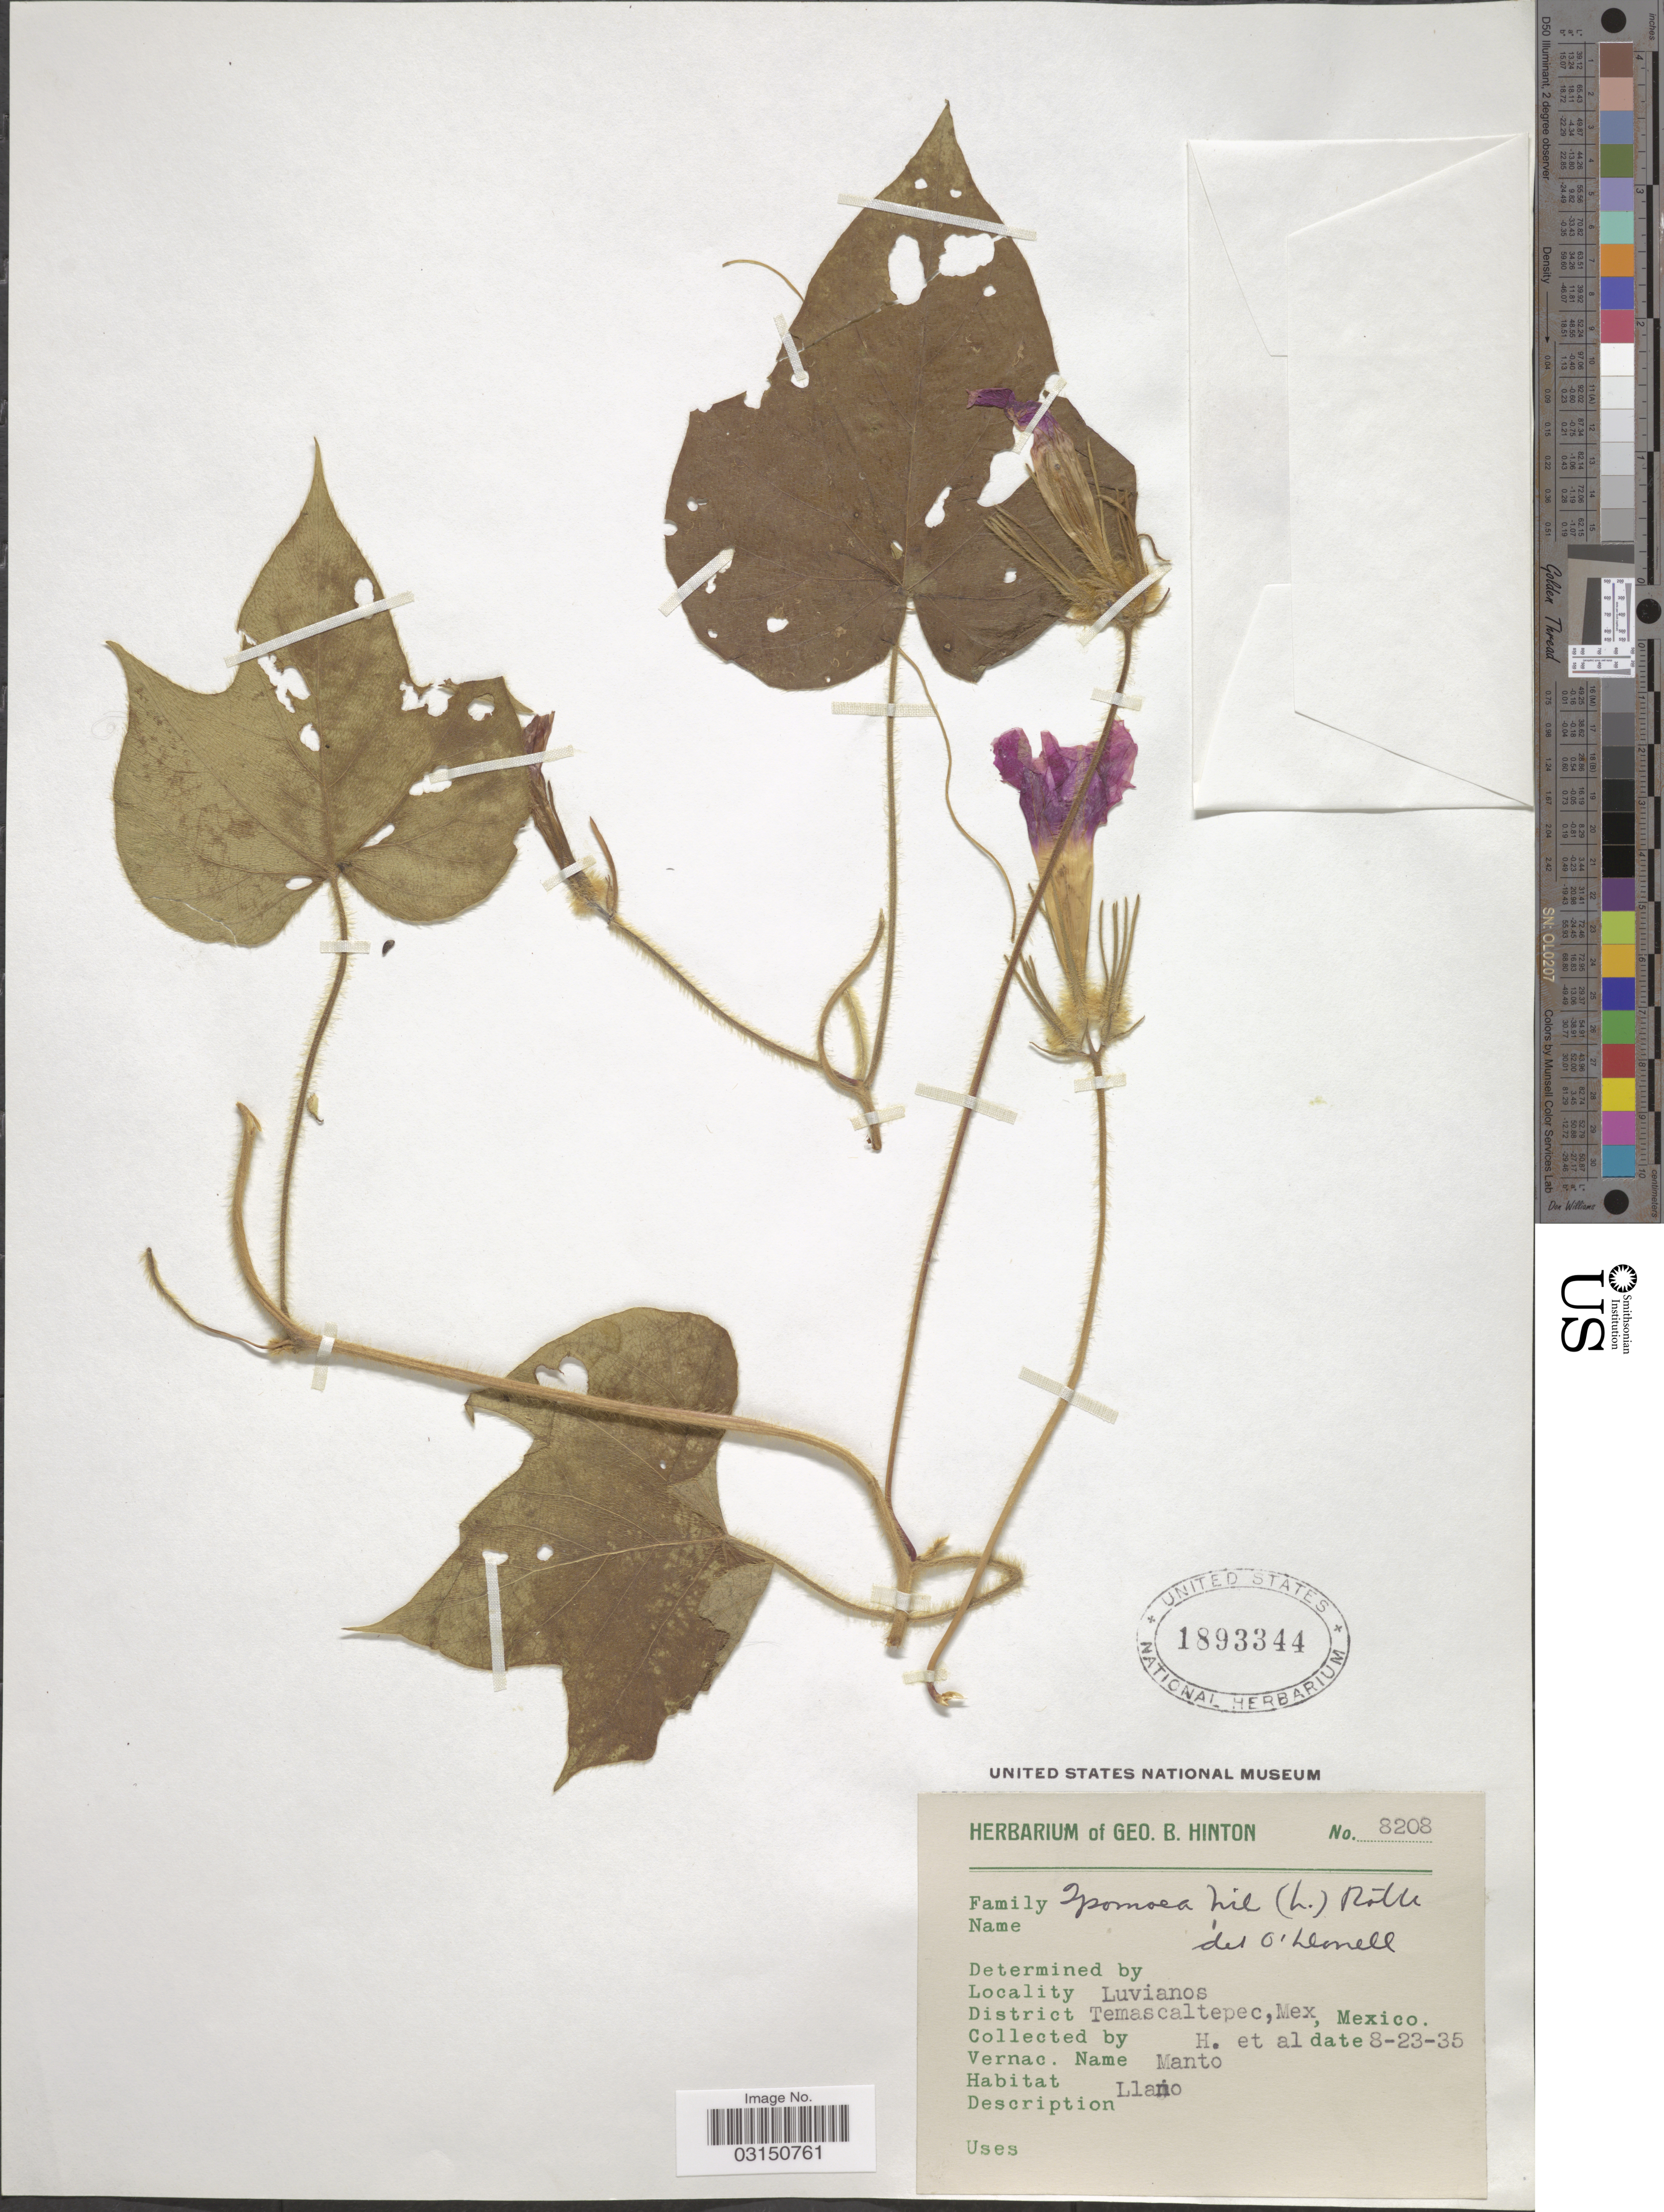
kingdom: Plantae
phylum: Tracheophyta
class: Magnoliopsida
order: Solanales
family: Convolvulaceae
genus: Ipomoea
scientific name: Ipomoea nil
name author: (L.) Roth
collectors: G. B. Hinton & et al.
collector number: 8208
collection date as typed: Transcribed d/m/y: 23/8/35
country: Mexico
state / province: México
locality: Luvianos. District Temascaltepec.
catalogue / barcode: US 1893344